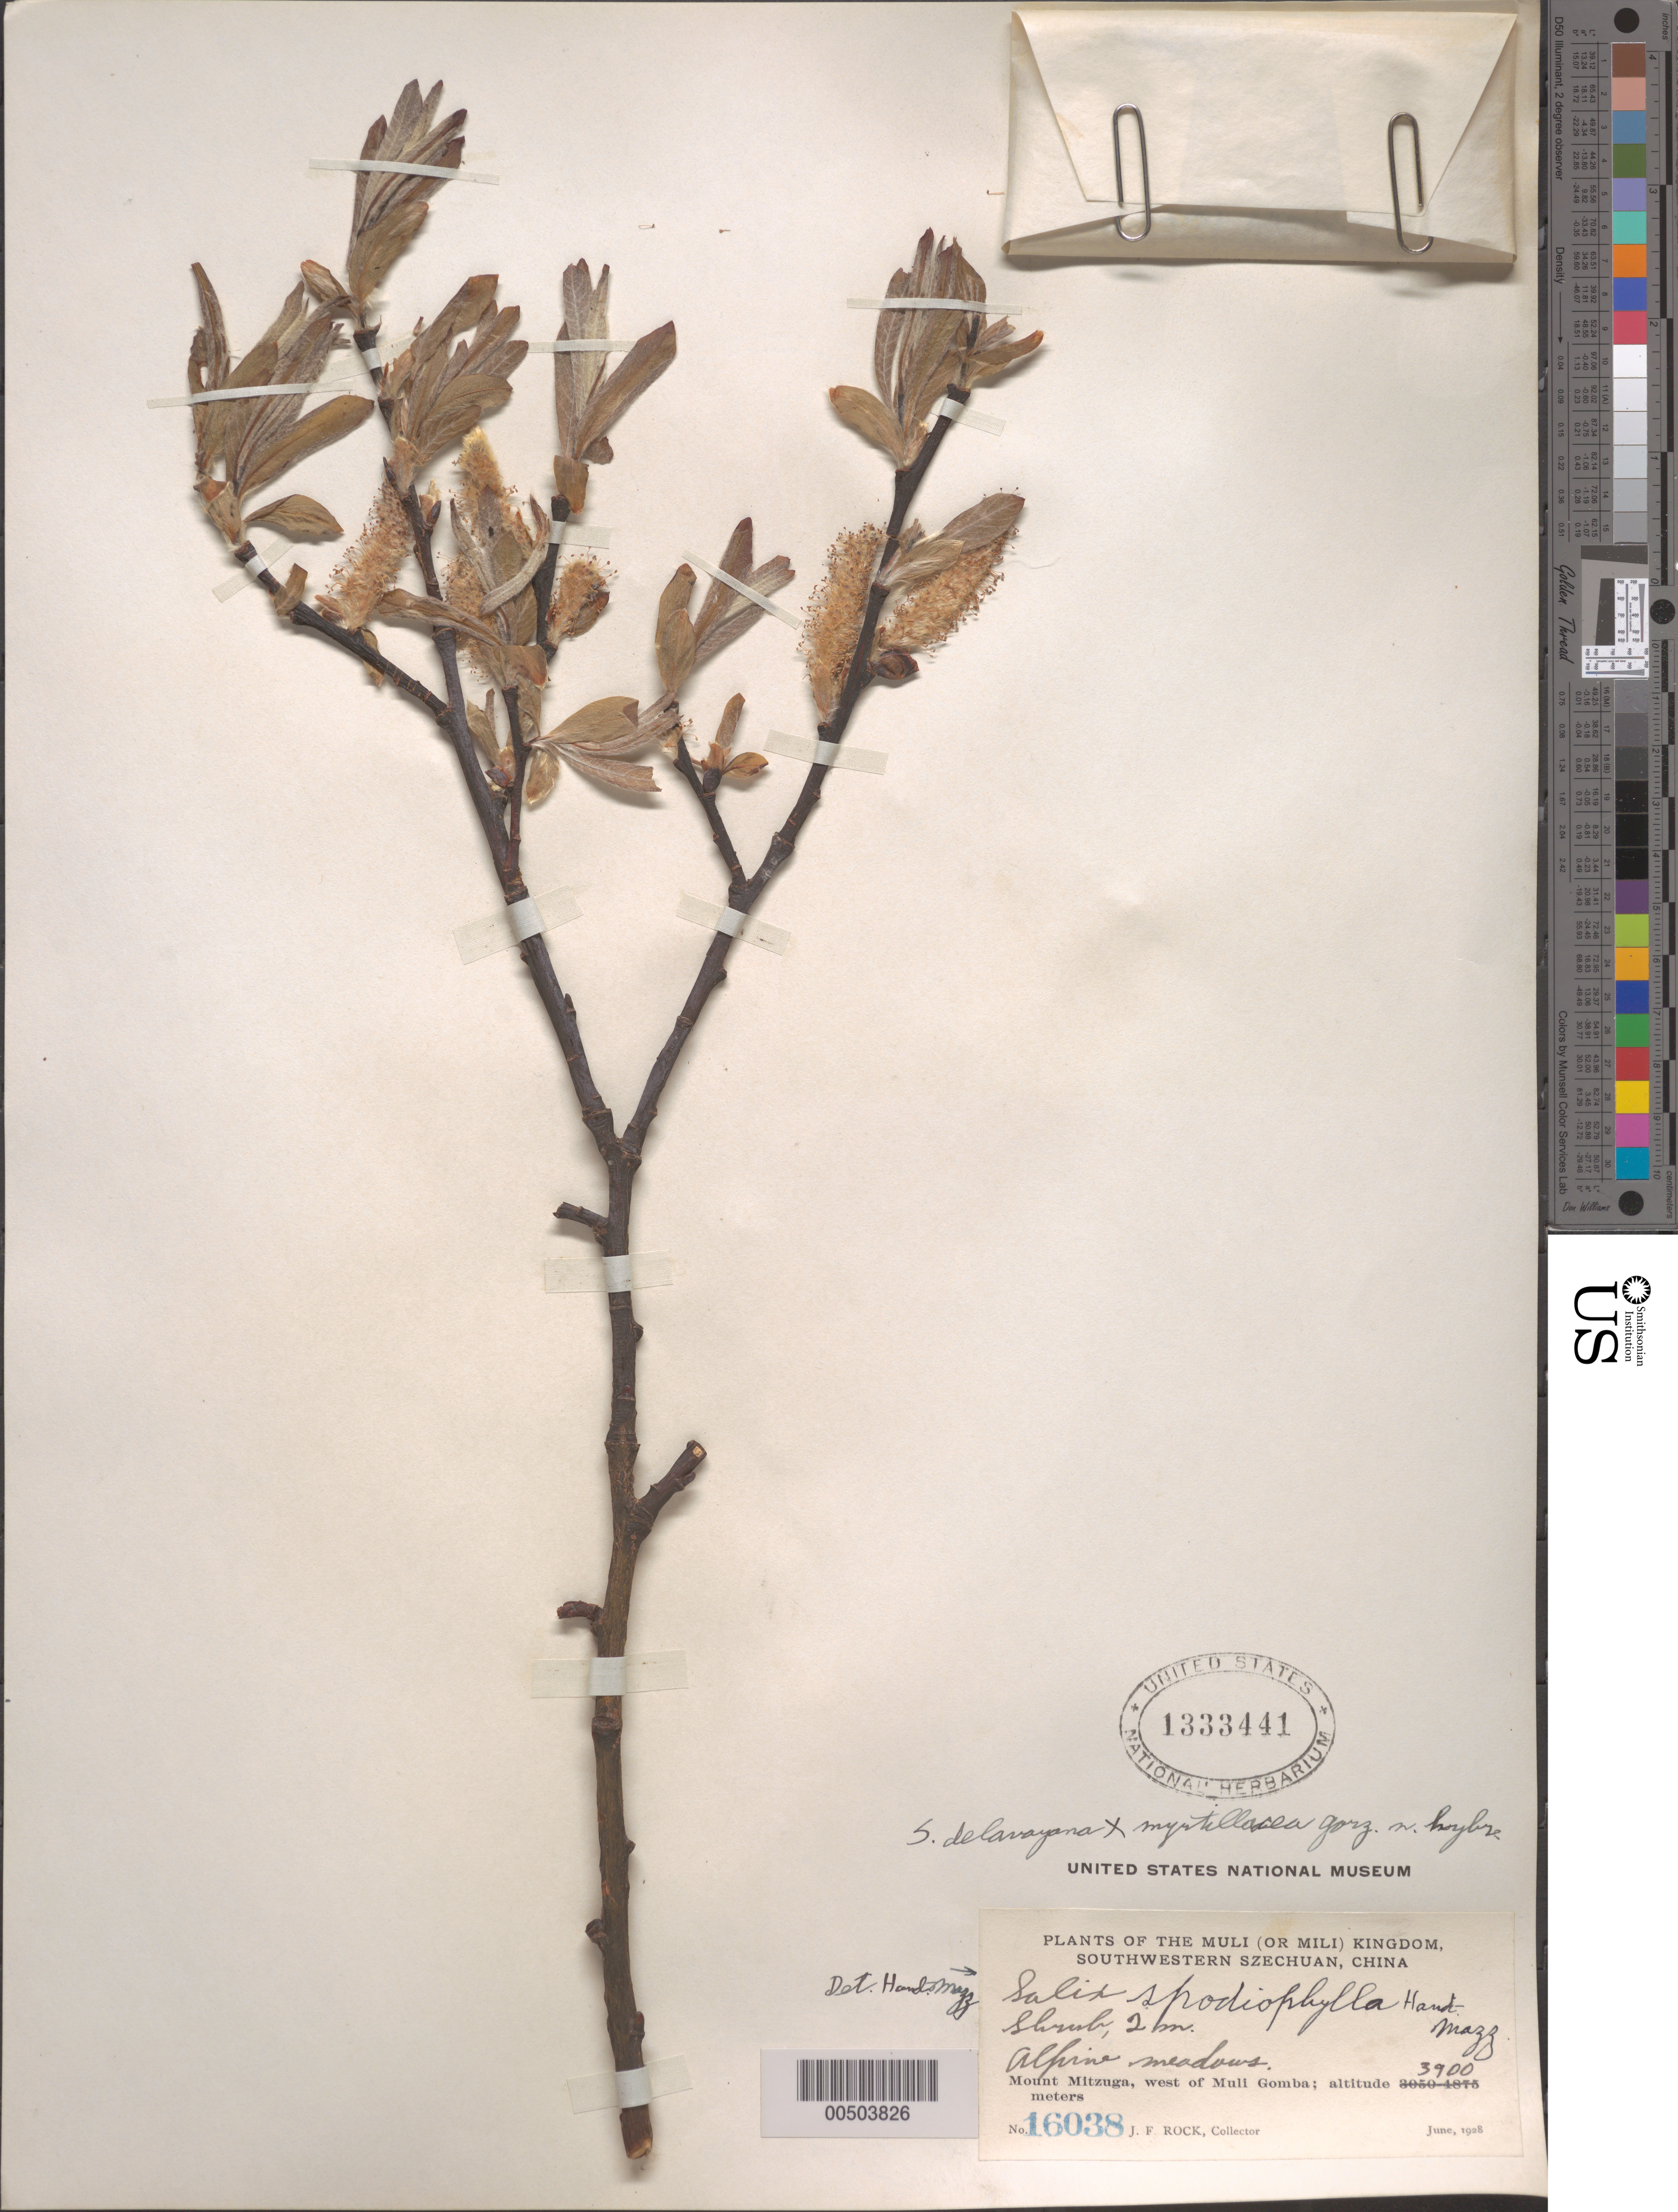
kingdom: Plantae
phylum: Tracheophyta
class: Magnoliopsida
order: Malpighiales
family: Salicaceae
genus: Salix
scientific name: Salix spodiophylla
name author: Hand.-Mazz.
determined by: Handel-Mazzetti, Heinrich R. E.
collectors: J. F. Rock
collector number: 16038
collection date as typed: Jun 1928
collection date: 1928-06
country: China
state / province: Sichuan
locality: Muli (or Mili) Kingdom, southwestern Szechuan. Mount Mitzuga, west of Muli Gomba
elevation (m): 3900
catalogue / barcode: US 1333441